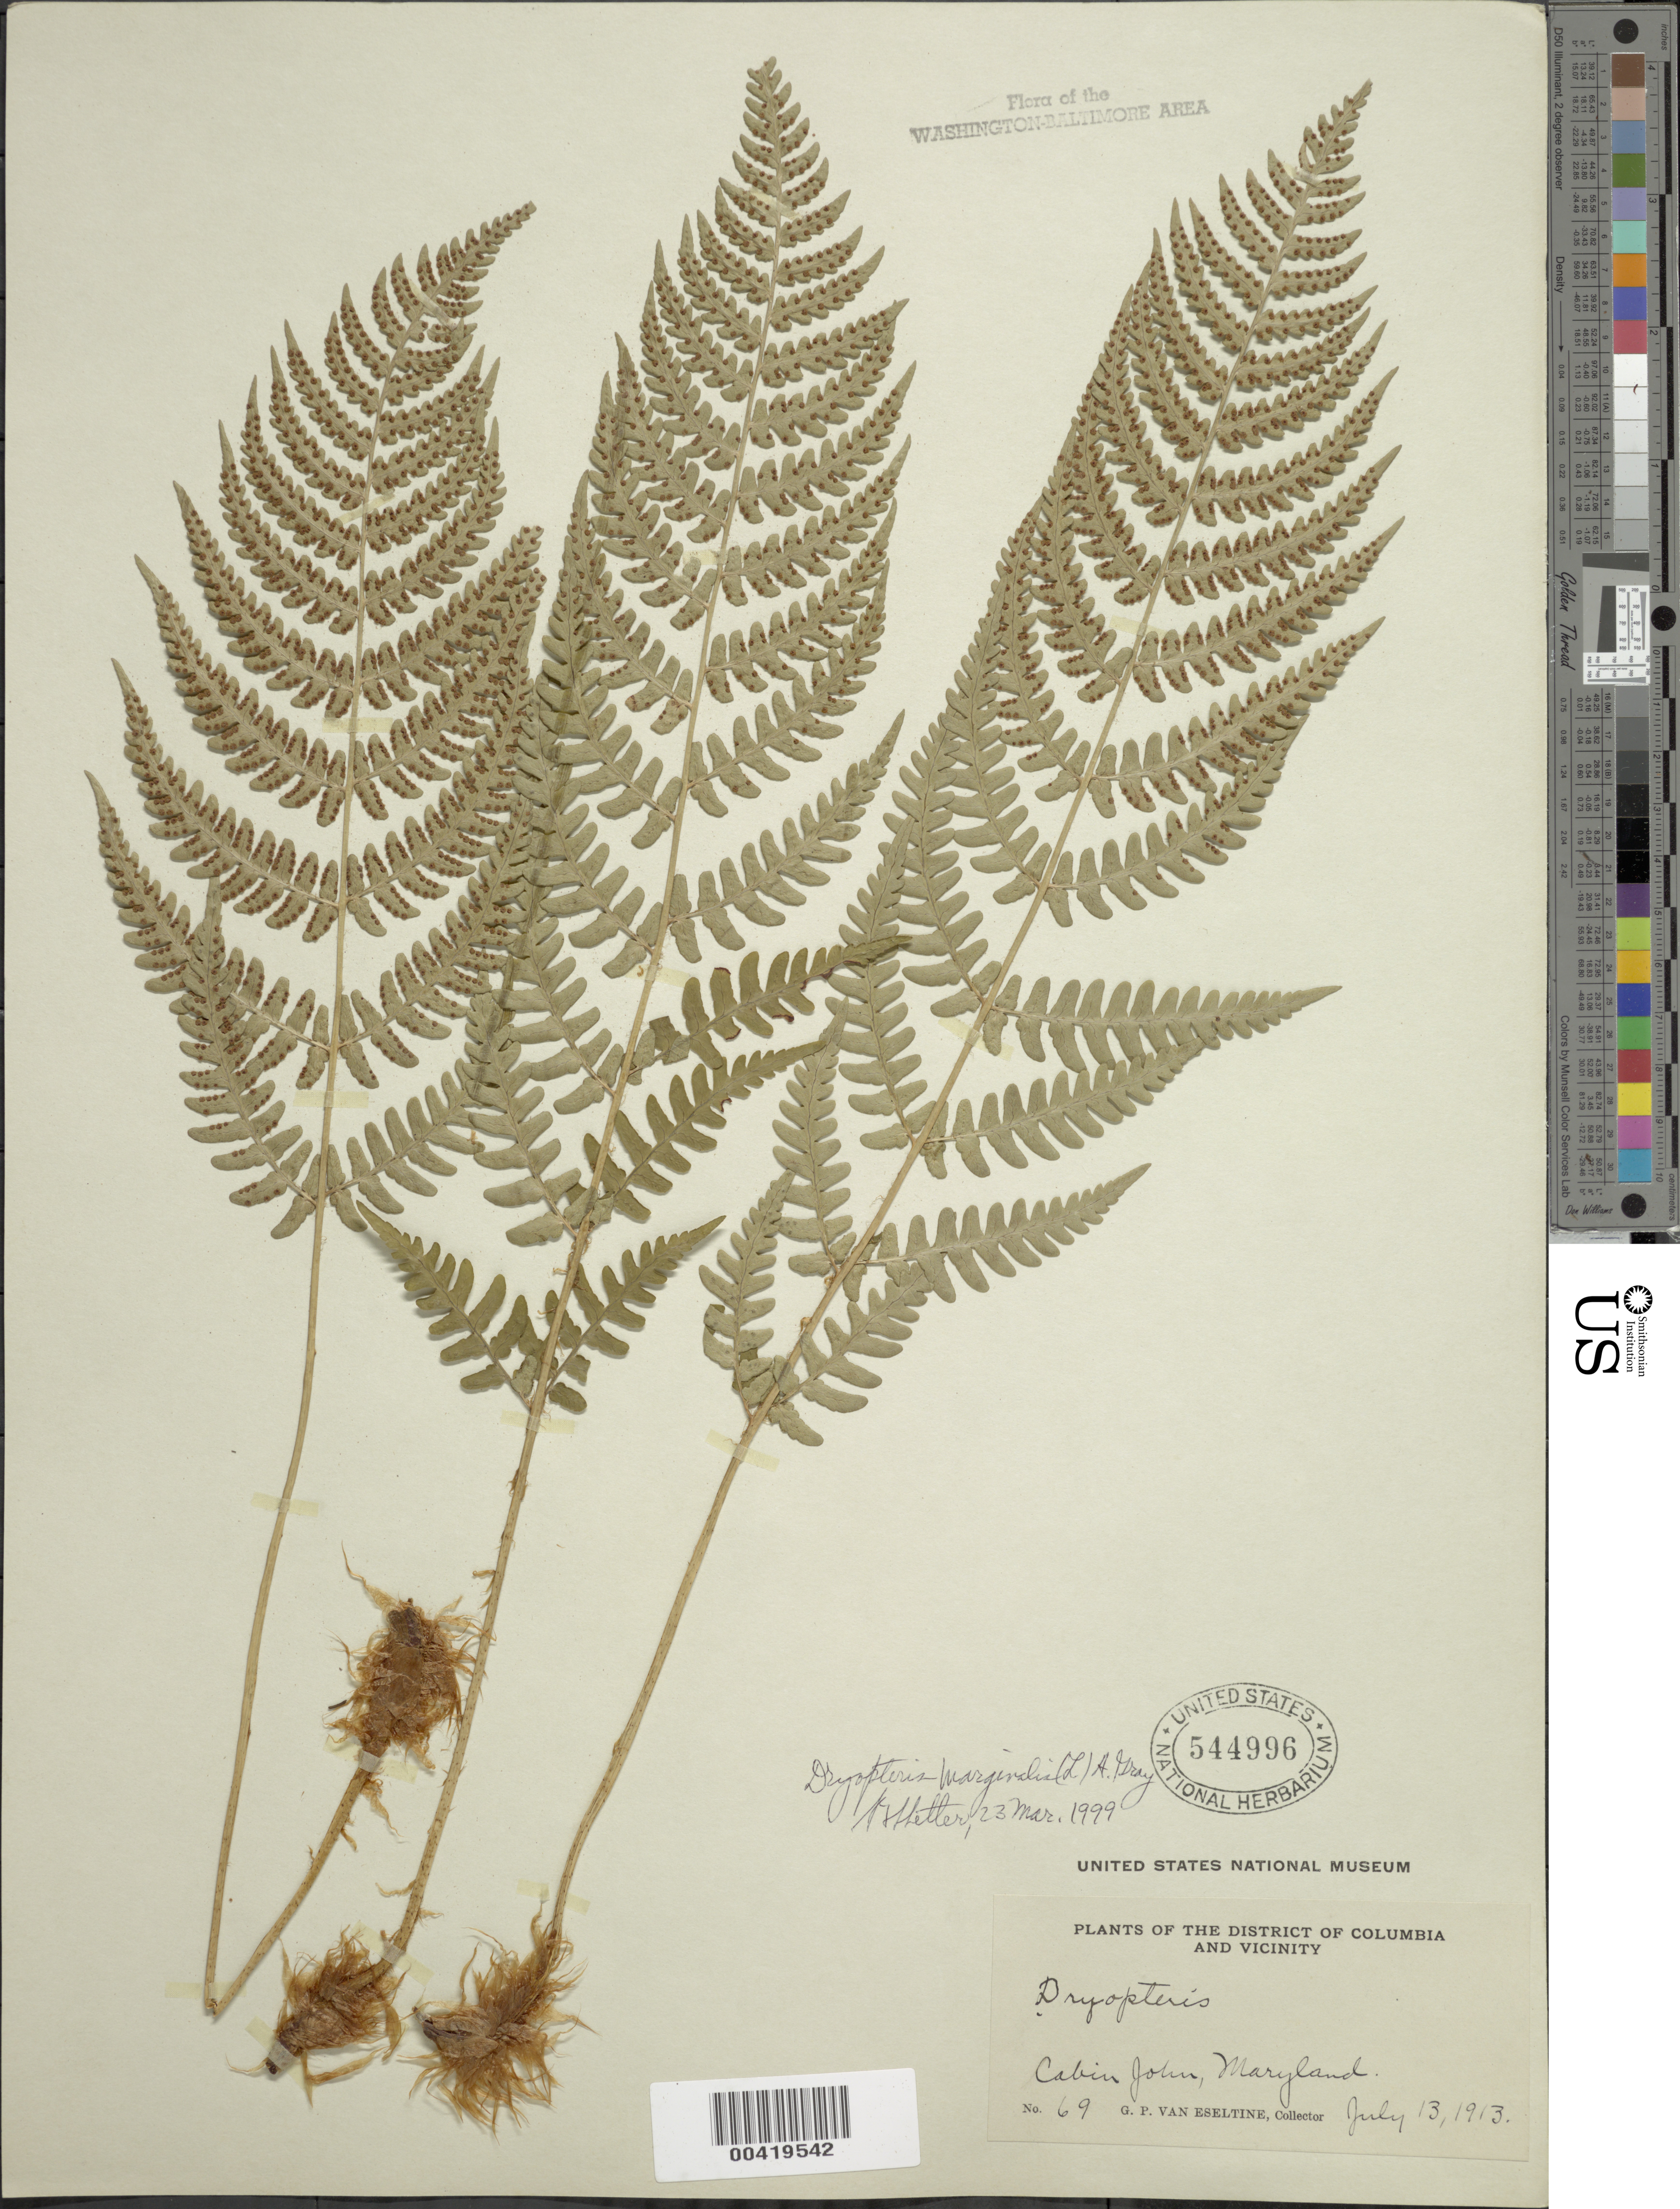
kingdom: Plantae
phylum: Tracheophyta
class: Polypodiopsida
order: Polypodiales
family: Dryopteridaceae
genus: Dryopteris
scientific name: Dryopteris marginalis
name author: (L.) A. Gray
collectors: G. P. Van Eseltine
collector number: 69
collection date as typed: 13 Jul 1913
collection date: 1913-07-13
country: United States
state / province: Maryland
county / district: Montgomery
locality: Cabin John C. & O. Canal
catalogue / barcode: US 544996